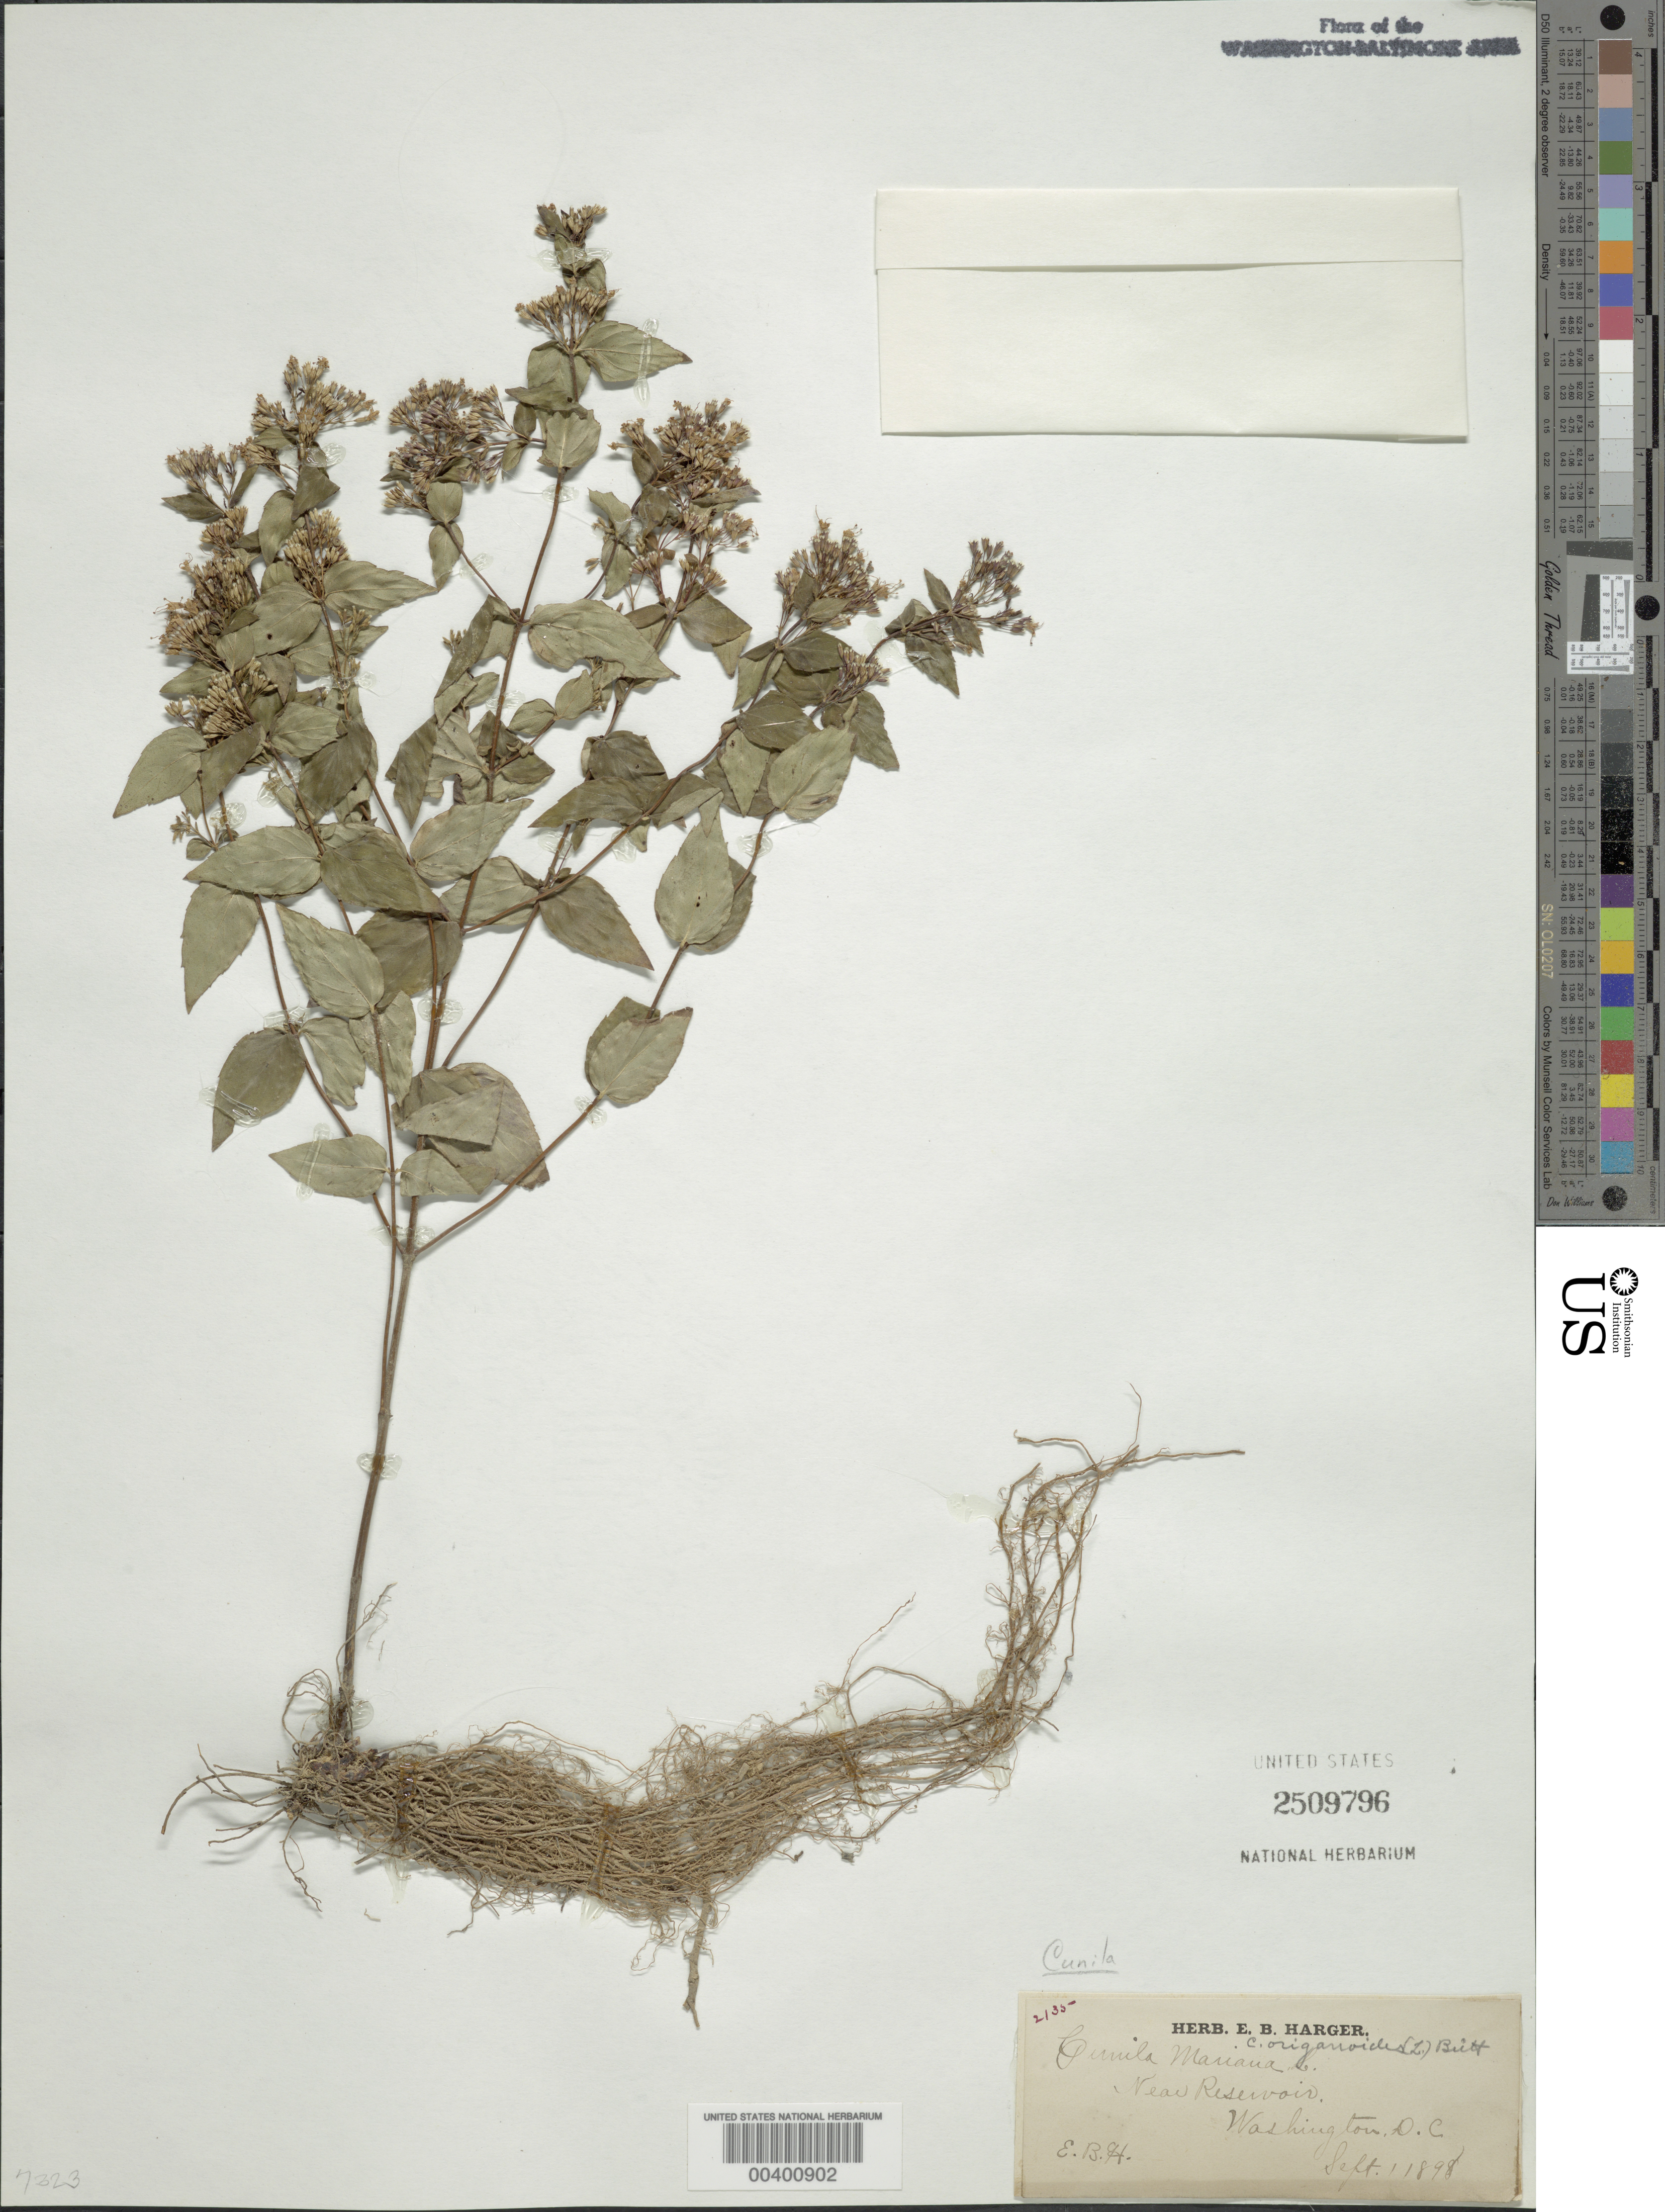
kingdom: Plantae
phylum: Tracheophyta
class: Magnoliopsida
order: Lamiales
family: Lamiaceae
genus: Cunila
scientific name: Cunila origanoides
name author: (L.) Britton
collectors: E. B. Harger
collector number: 2135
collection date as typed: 01 Sep 1898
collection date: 1898-09-01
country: United States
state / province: District of Columbia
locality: Near Reservoir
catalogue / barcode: US 2509796